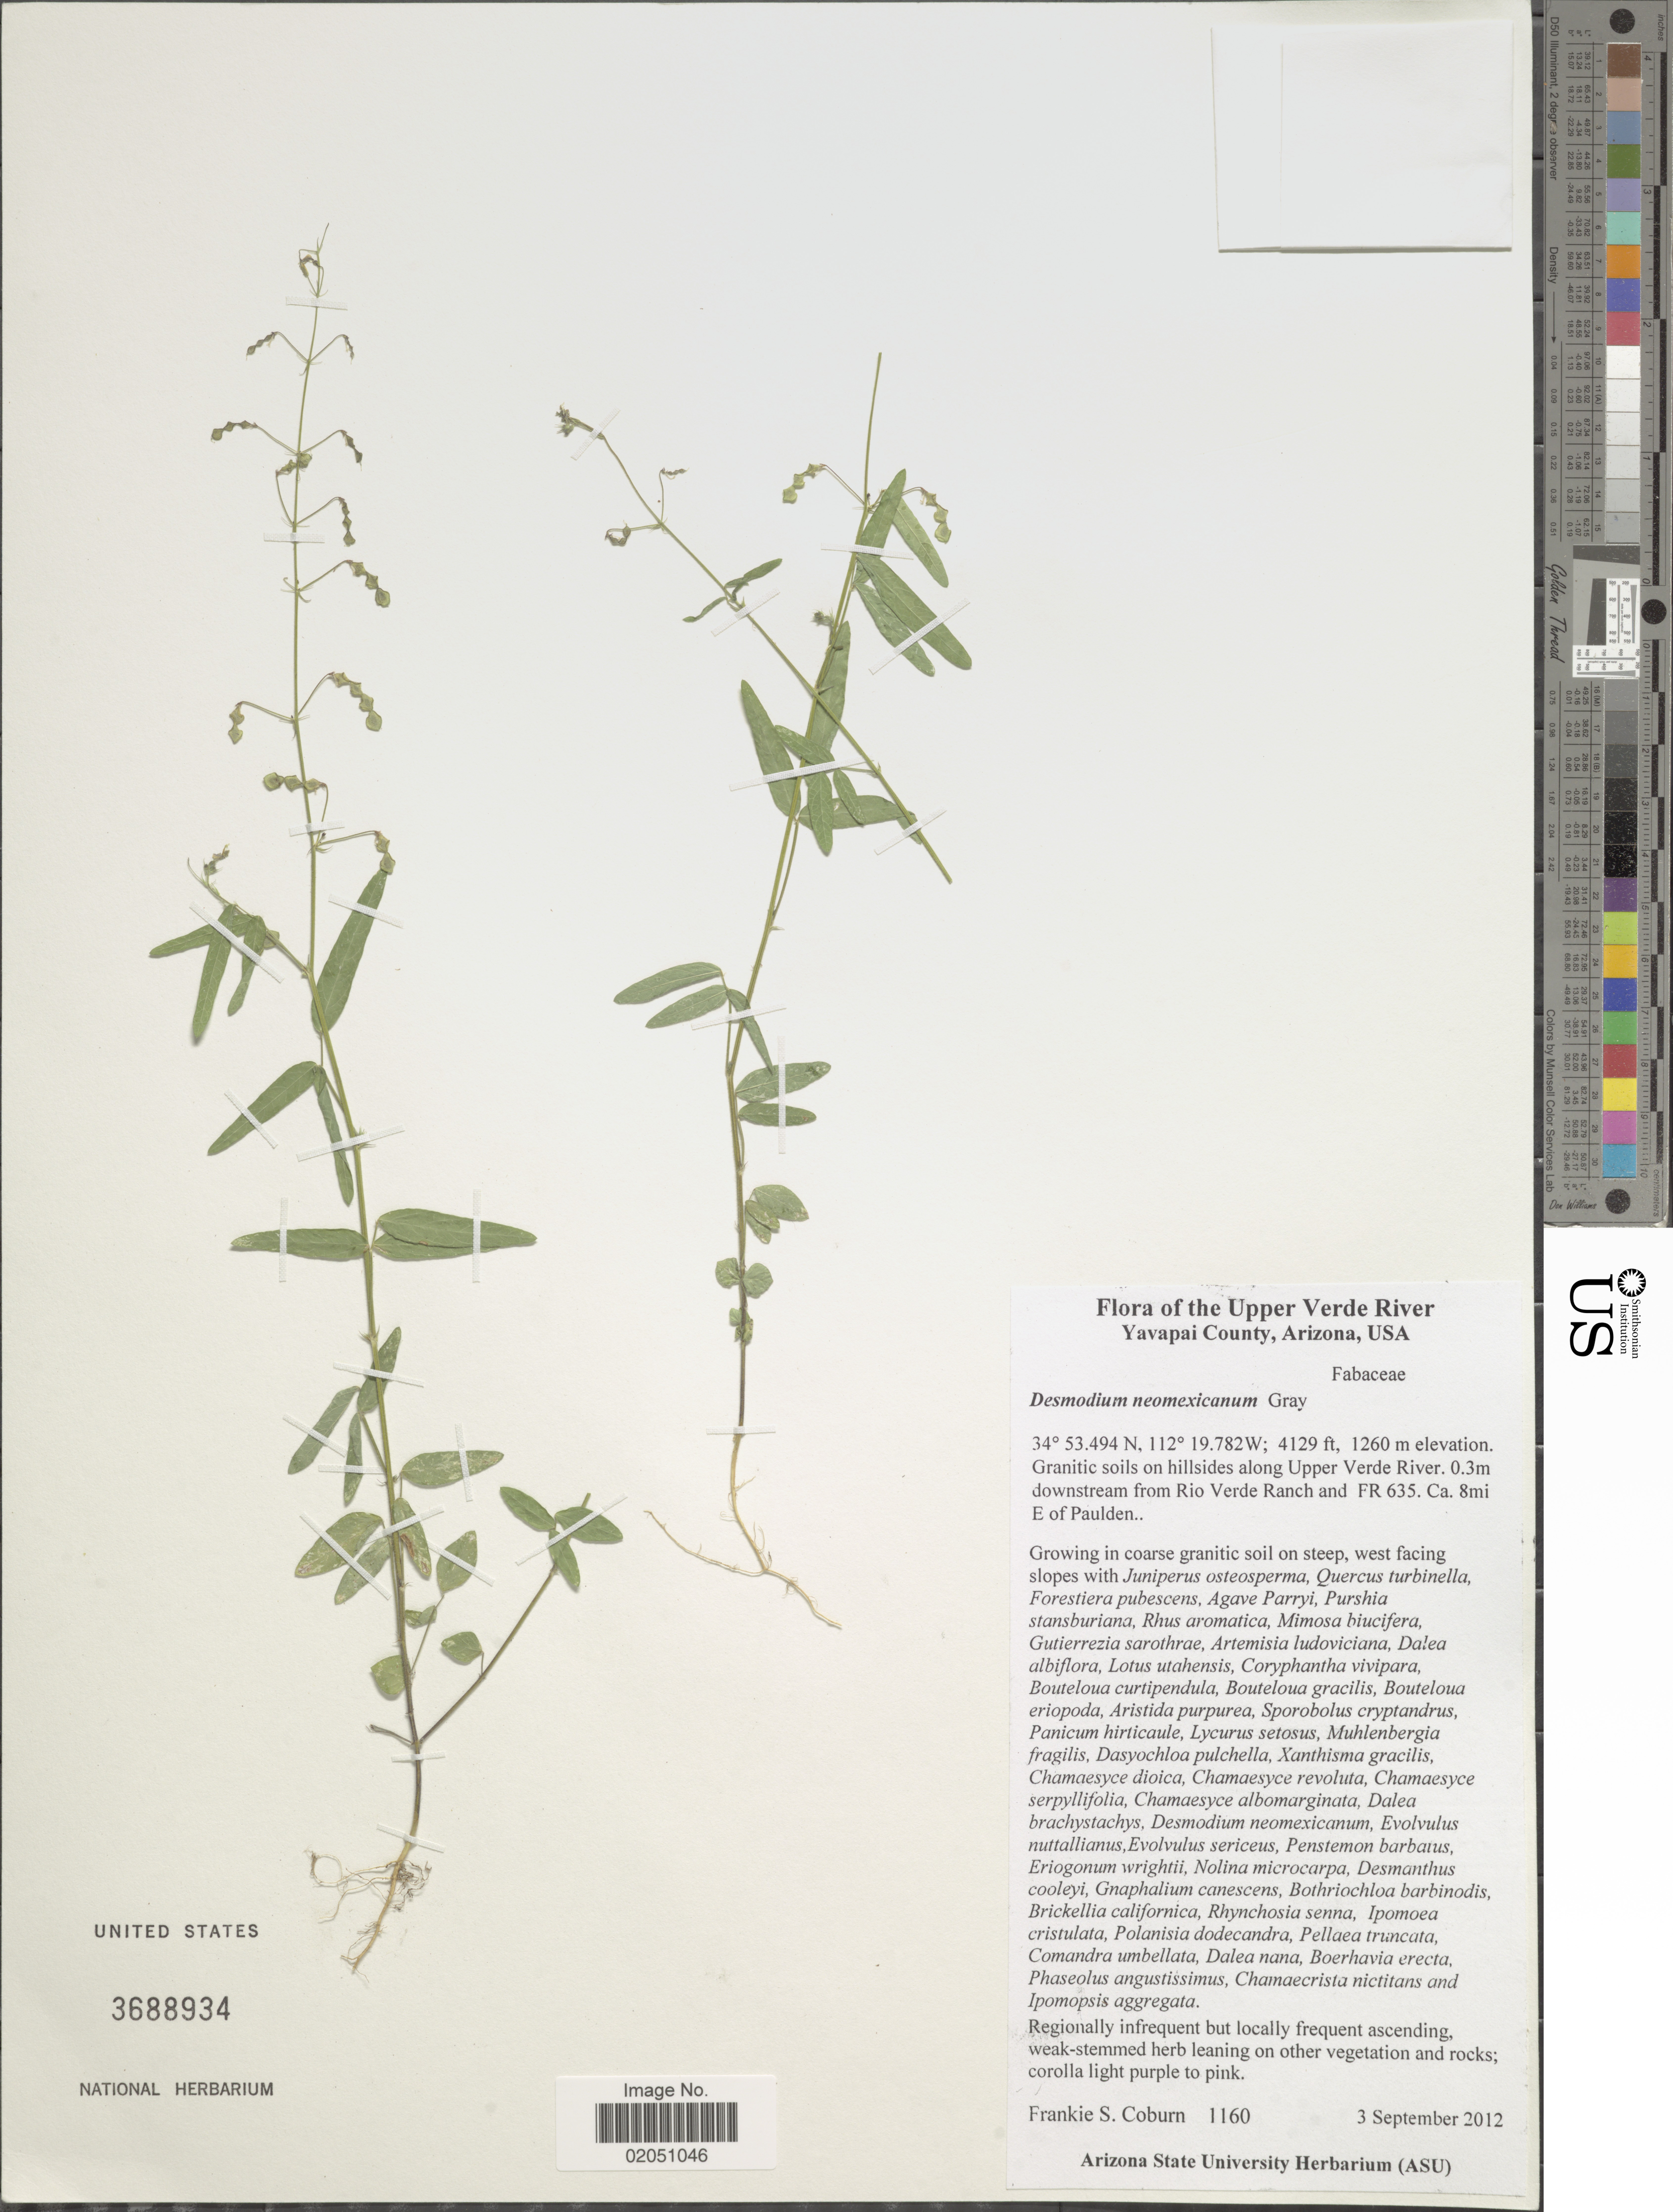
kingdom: Plantae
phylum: Tracheophyta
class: Magnoliopsida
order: Fabales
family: Fabaceae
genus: Desmodium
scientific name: Desmodium neomexicanum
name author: A. Gray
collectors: F. Coburn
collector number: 1160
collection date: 2012-09-03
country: United States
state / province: Arizona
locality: Upper Verde River Yavapai County, Granitic soils on hillsides along Upper Verde River. 0.3m downstream from Rio Verde Ranch and FR 635. ca. 8mi E of Paulden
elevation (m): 1259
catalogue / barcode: US 3688934